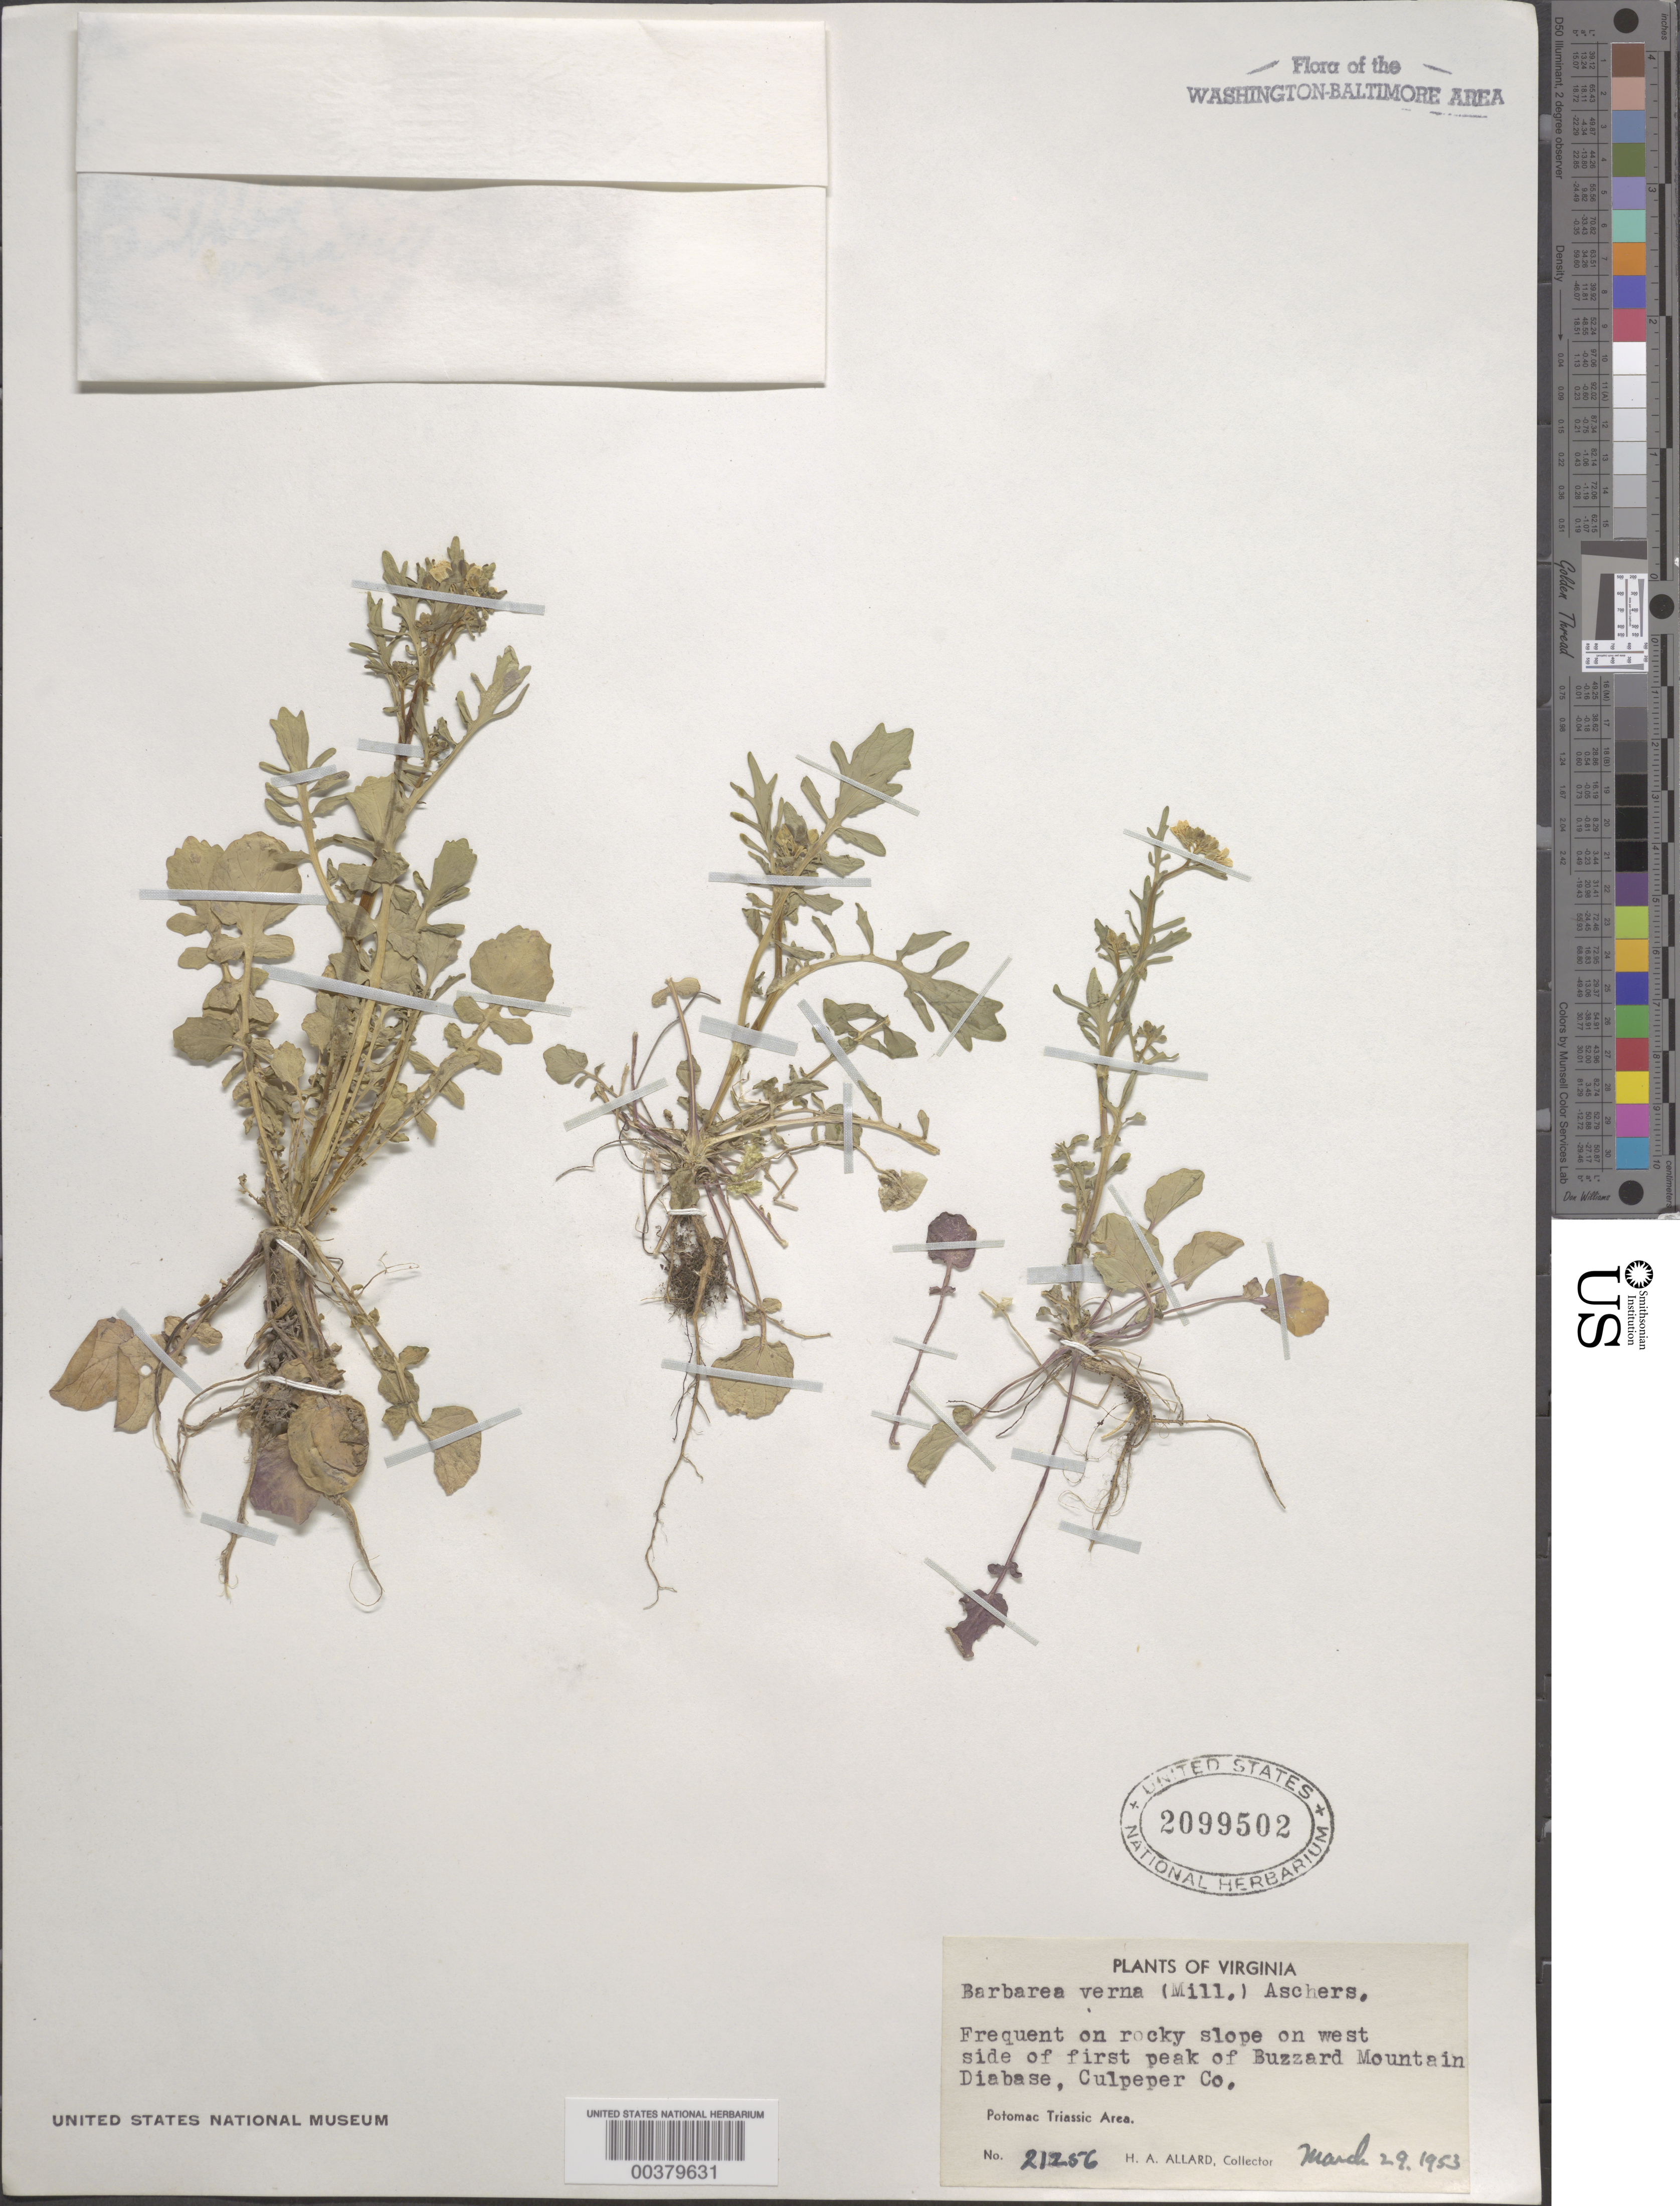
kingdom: Plantae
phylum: Tracheophyta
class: Magnoliopsida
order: Brassicales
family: Brassicaceae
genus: Barbarea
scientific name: Barbarea verna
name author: (Mill.) Asch.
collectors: H. A. Allard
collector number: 21256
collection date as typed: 29 Mar 1953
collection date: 1953-03-29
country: United States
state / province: Virginia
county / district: Culpeper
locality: Buzzard Mountain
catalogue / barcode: US 2099502